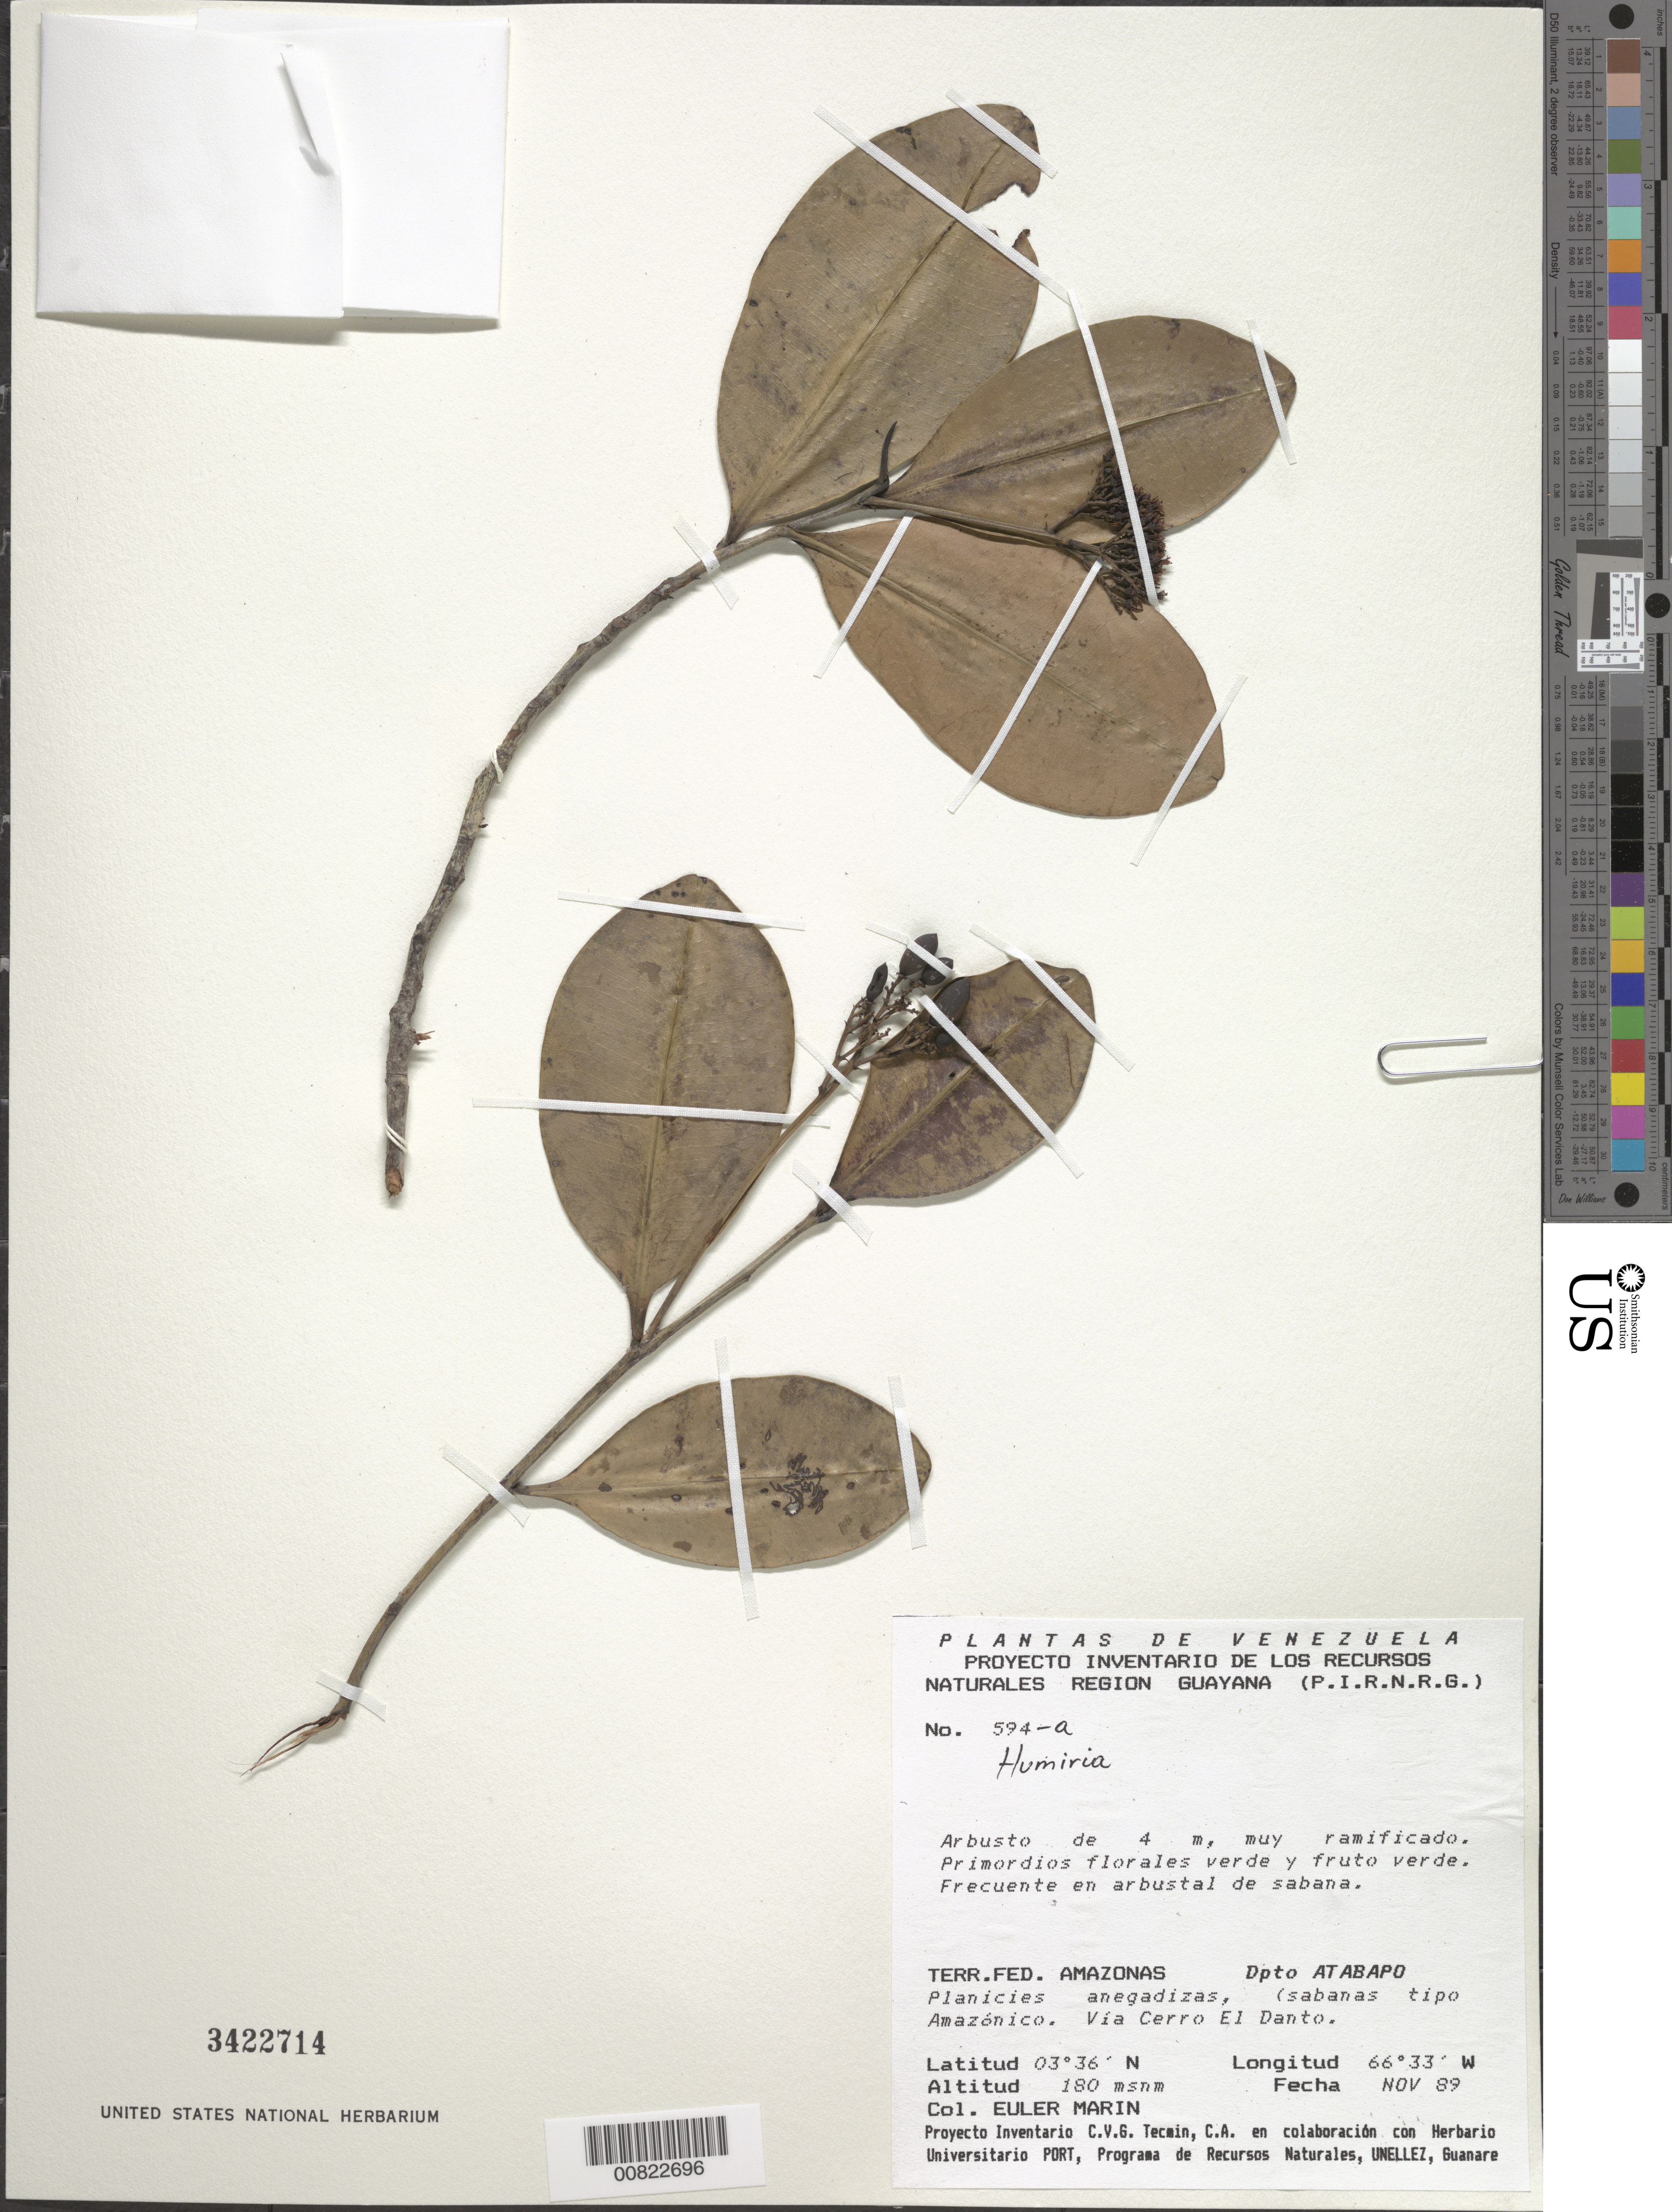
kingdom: Plantae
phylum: Tracheophyta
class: Magnoliopsida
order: Malpighiales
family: Humiriaceae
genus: Humiria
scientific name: Humiria sp.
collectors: E. Marin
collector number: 594 a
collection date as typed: Nov-89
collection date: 1989-11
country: Venezuela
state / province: Amazonas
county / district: Atabapo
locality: Cerro El Danto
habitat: Planicies anegadizas; en arbustal de sabana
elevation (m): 180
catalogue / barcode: US 3422714